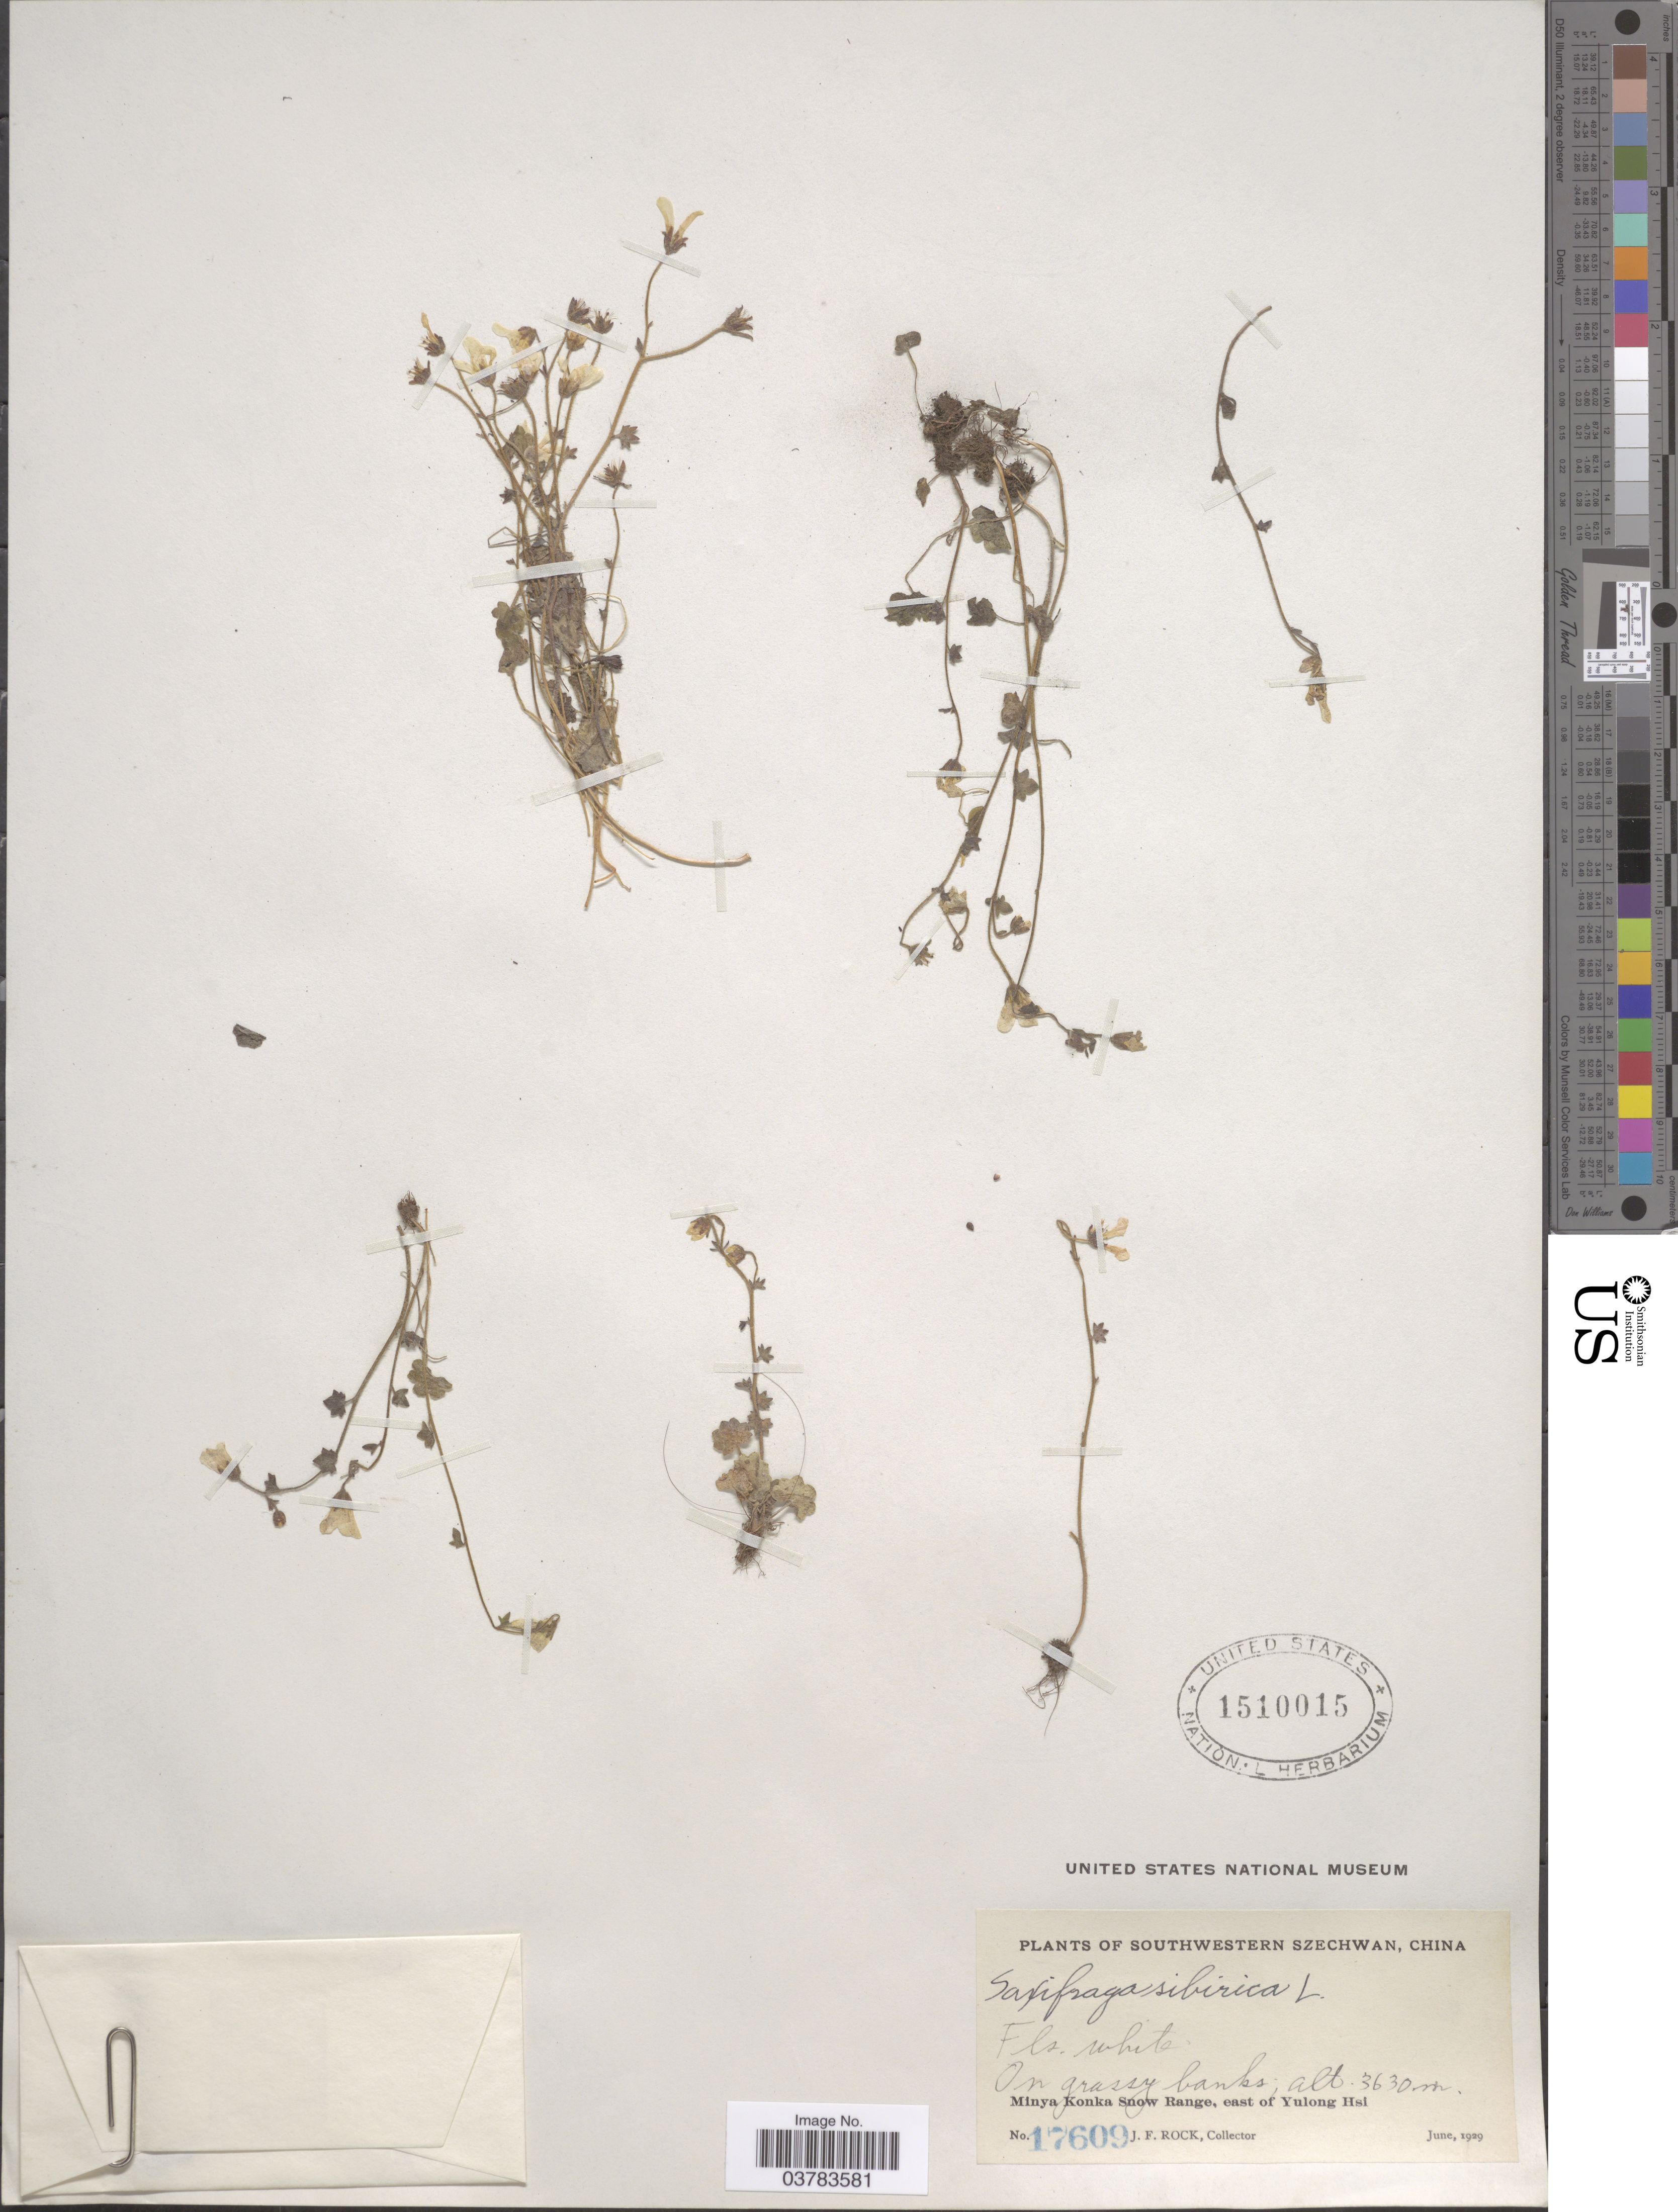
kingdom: Plantae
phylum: Tracheophyta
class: Magnoliopsida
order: Saxifragales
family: Saxifragaceae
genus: Saxifraga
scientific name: Saxifraga sibirica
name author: L.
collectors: J. Rock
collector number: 17609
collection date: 1929-06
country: China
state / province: Sichuan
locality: Southwestern Szechwan. On grassy banks. Minya Konka Snow Range, east of Yulong Hsi.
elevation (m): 3630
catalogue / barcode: US 1510015